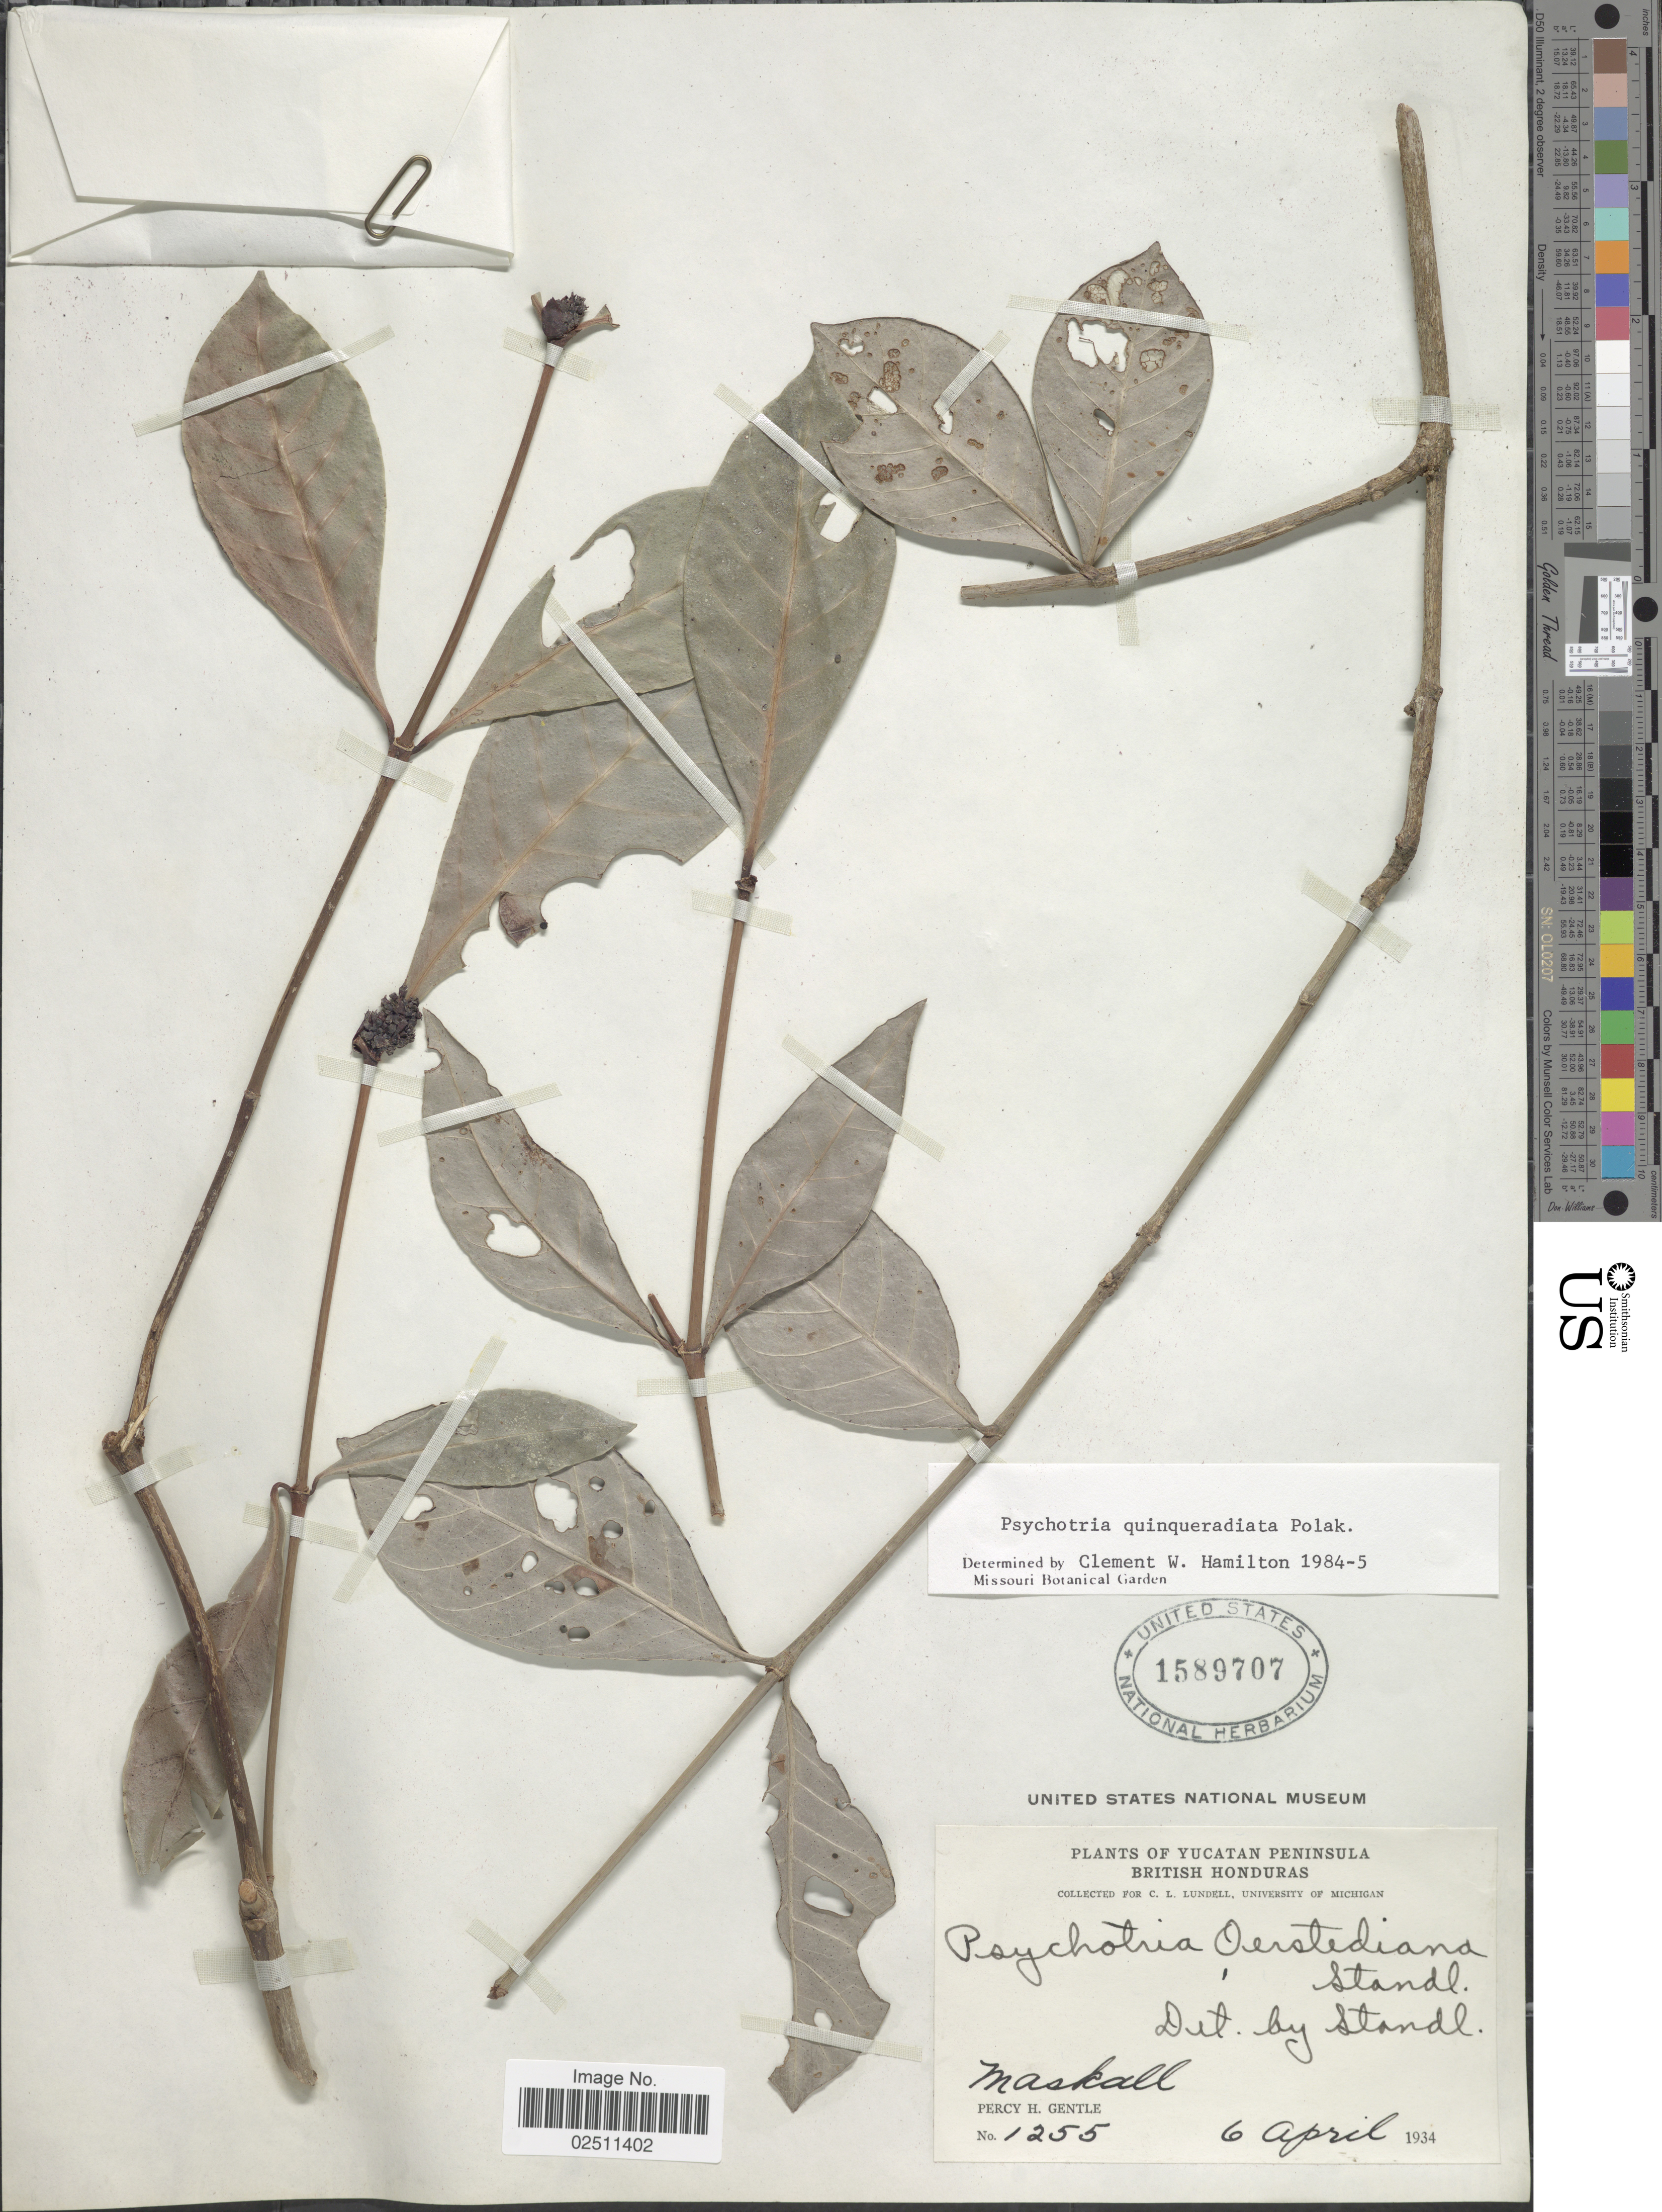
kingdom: Plantae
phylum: Tracheophyta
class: Magnoliopsida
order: Gentianales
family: Rubiaceae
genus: Psychotria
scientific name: Psychotria quinqueradiata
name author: Pol.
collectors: P. H. Gentle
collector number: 1255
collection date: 1934-04-06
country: Belize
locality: Yucatan Peninsula, British Honduras, Maskall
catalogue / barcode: US 1589707